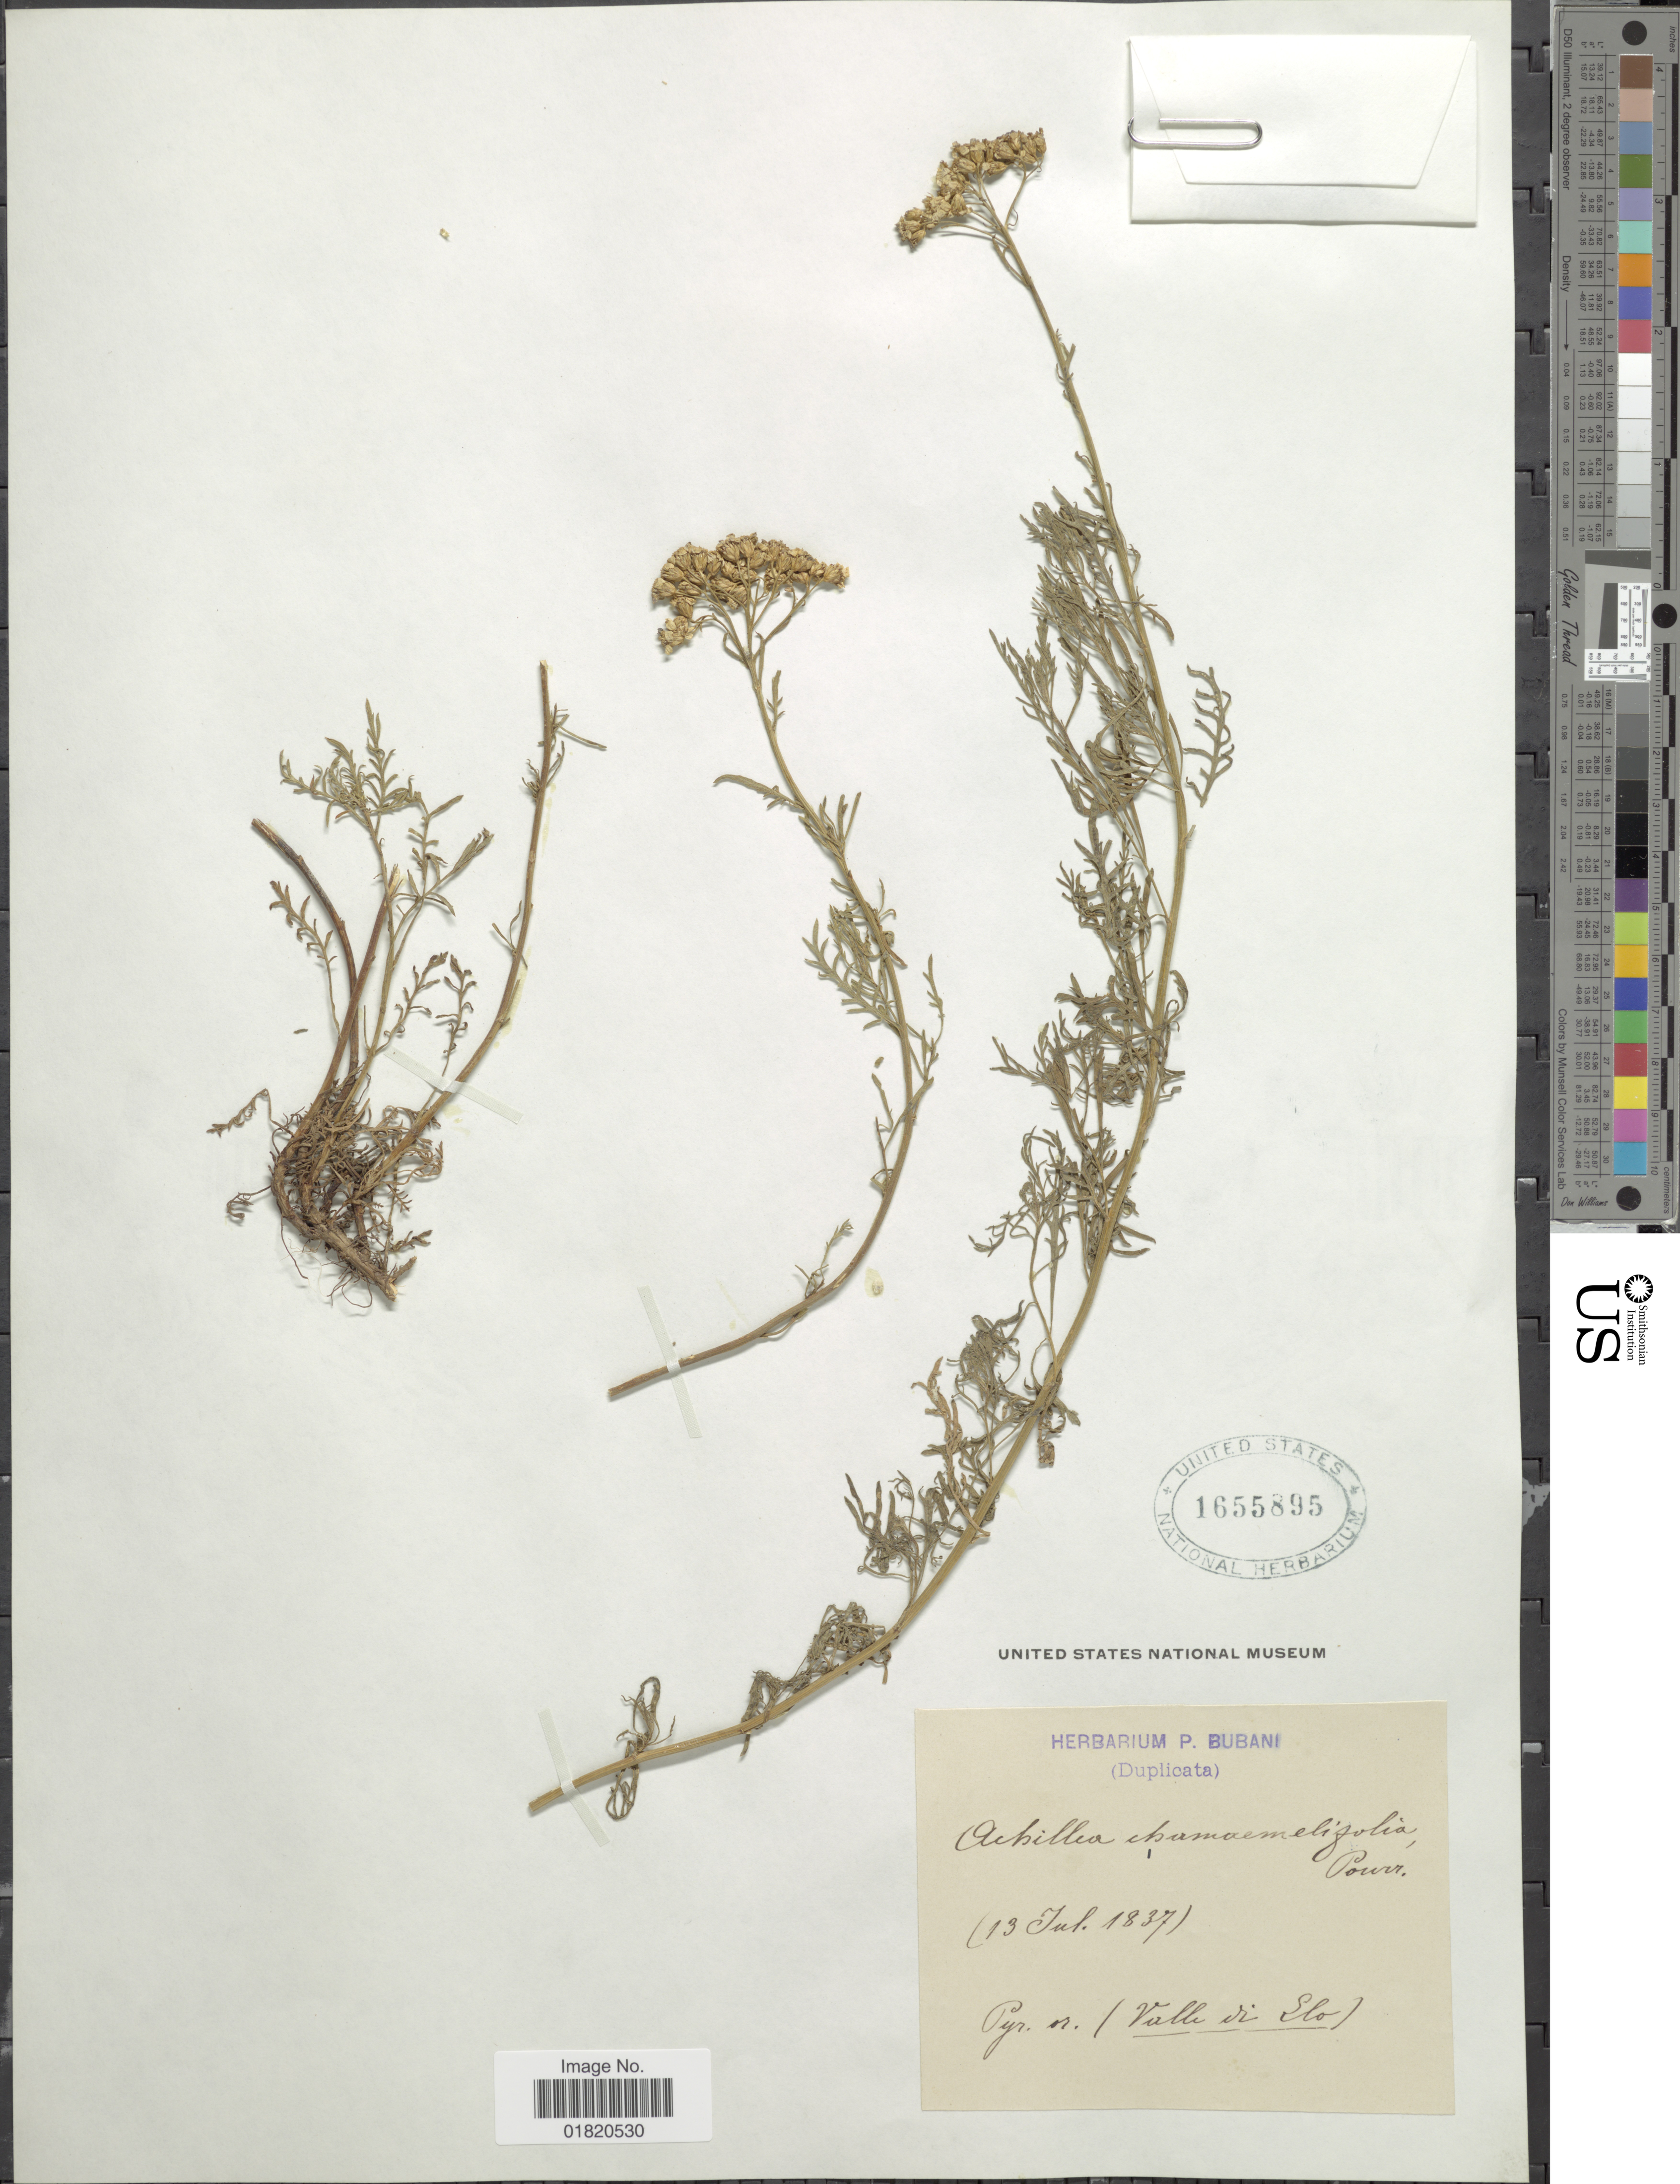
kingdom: Plantae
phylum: Tracheophyta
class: Magnoliopsida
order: Asterales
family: Asteraceae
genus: Achillea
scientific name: Achillea chamaemelifolia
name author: Pourr.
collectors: ex herb. P. Bubani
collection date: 1837-07-19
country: France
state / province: Occitanie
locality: Pyr. or. (Valle di Llo)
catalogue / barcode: US 1655895